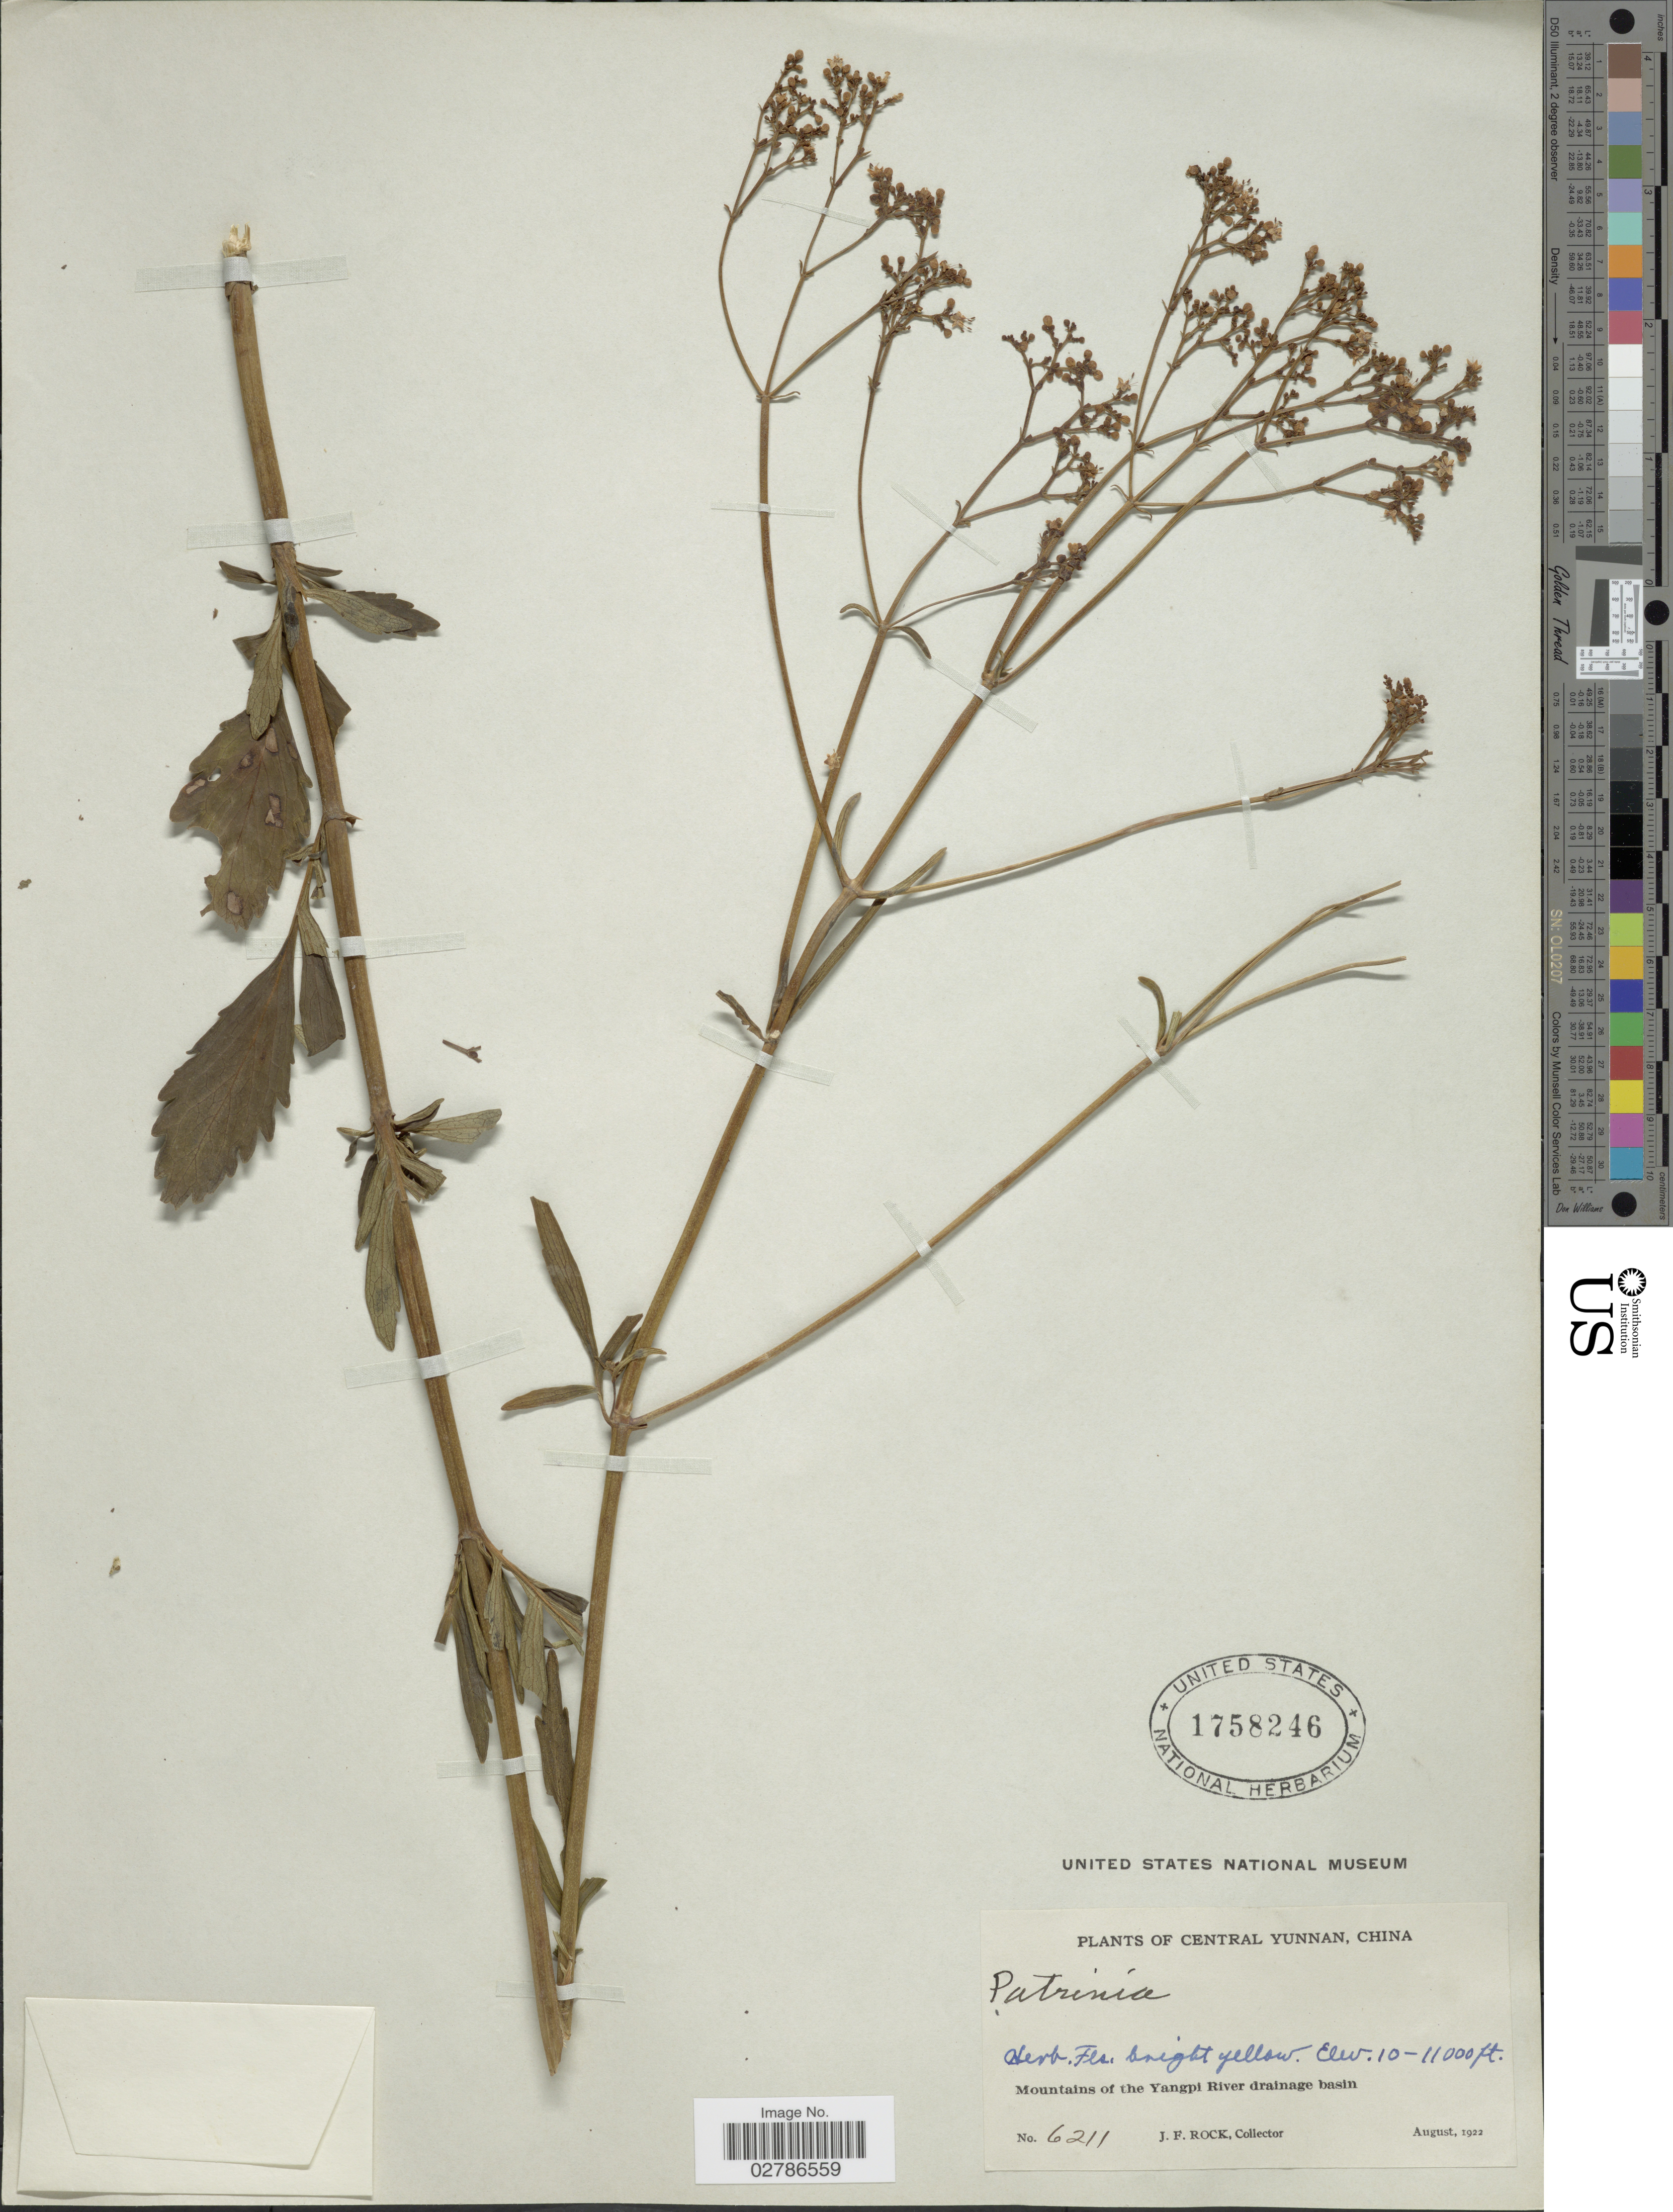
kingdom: Plantae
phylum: Tracheophyta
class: Magnoliopsida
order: Dipsacales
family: Caprifoliaceae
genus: Patrinia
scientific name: Patrinia sp.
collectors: J. Rock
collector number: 6211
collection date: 1922-08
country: China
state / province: Yunnan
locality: Central Yunnan. Mountains of the Yangpi River drainage basin.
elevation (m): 3048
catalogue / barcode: US 1758246